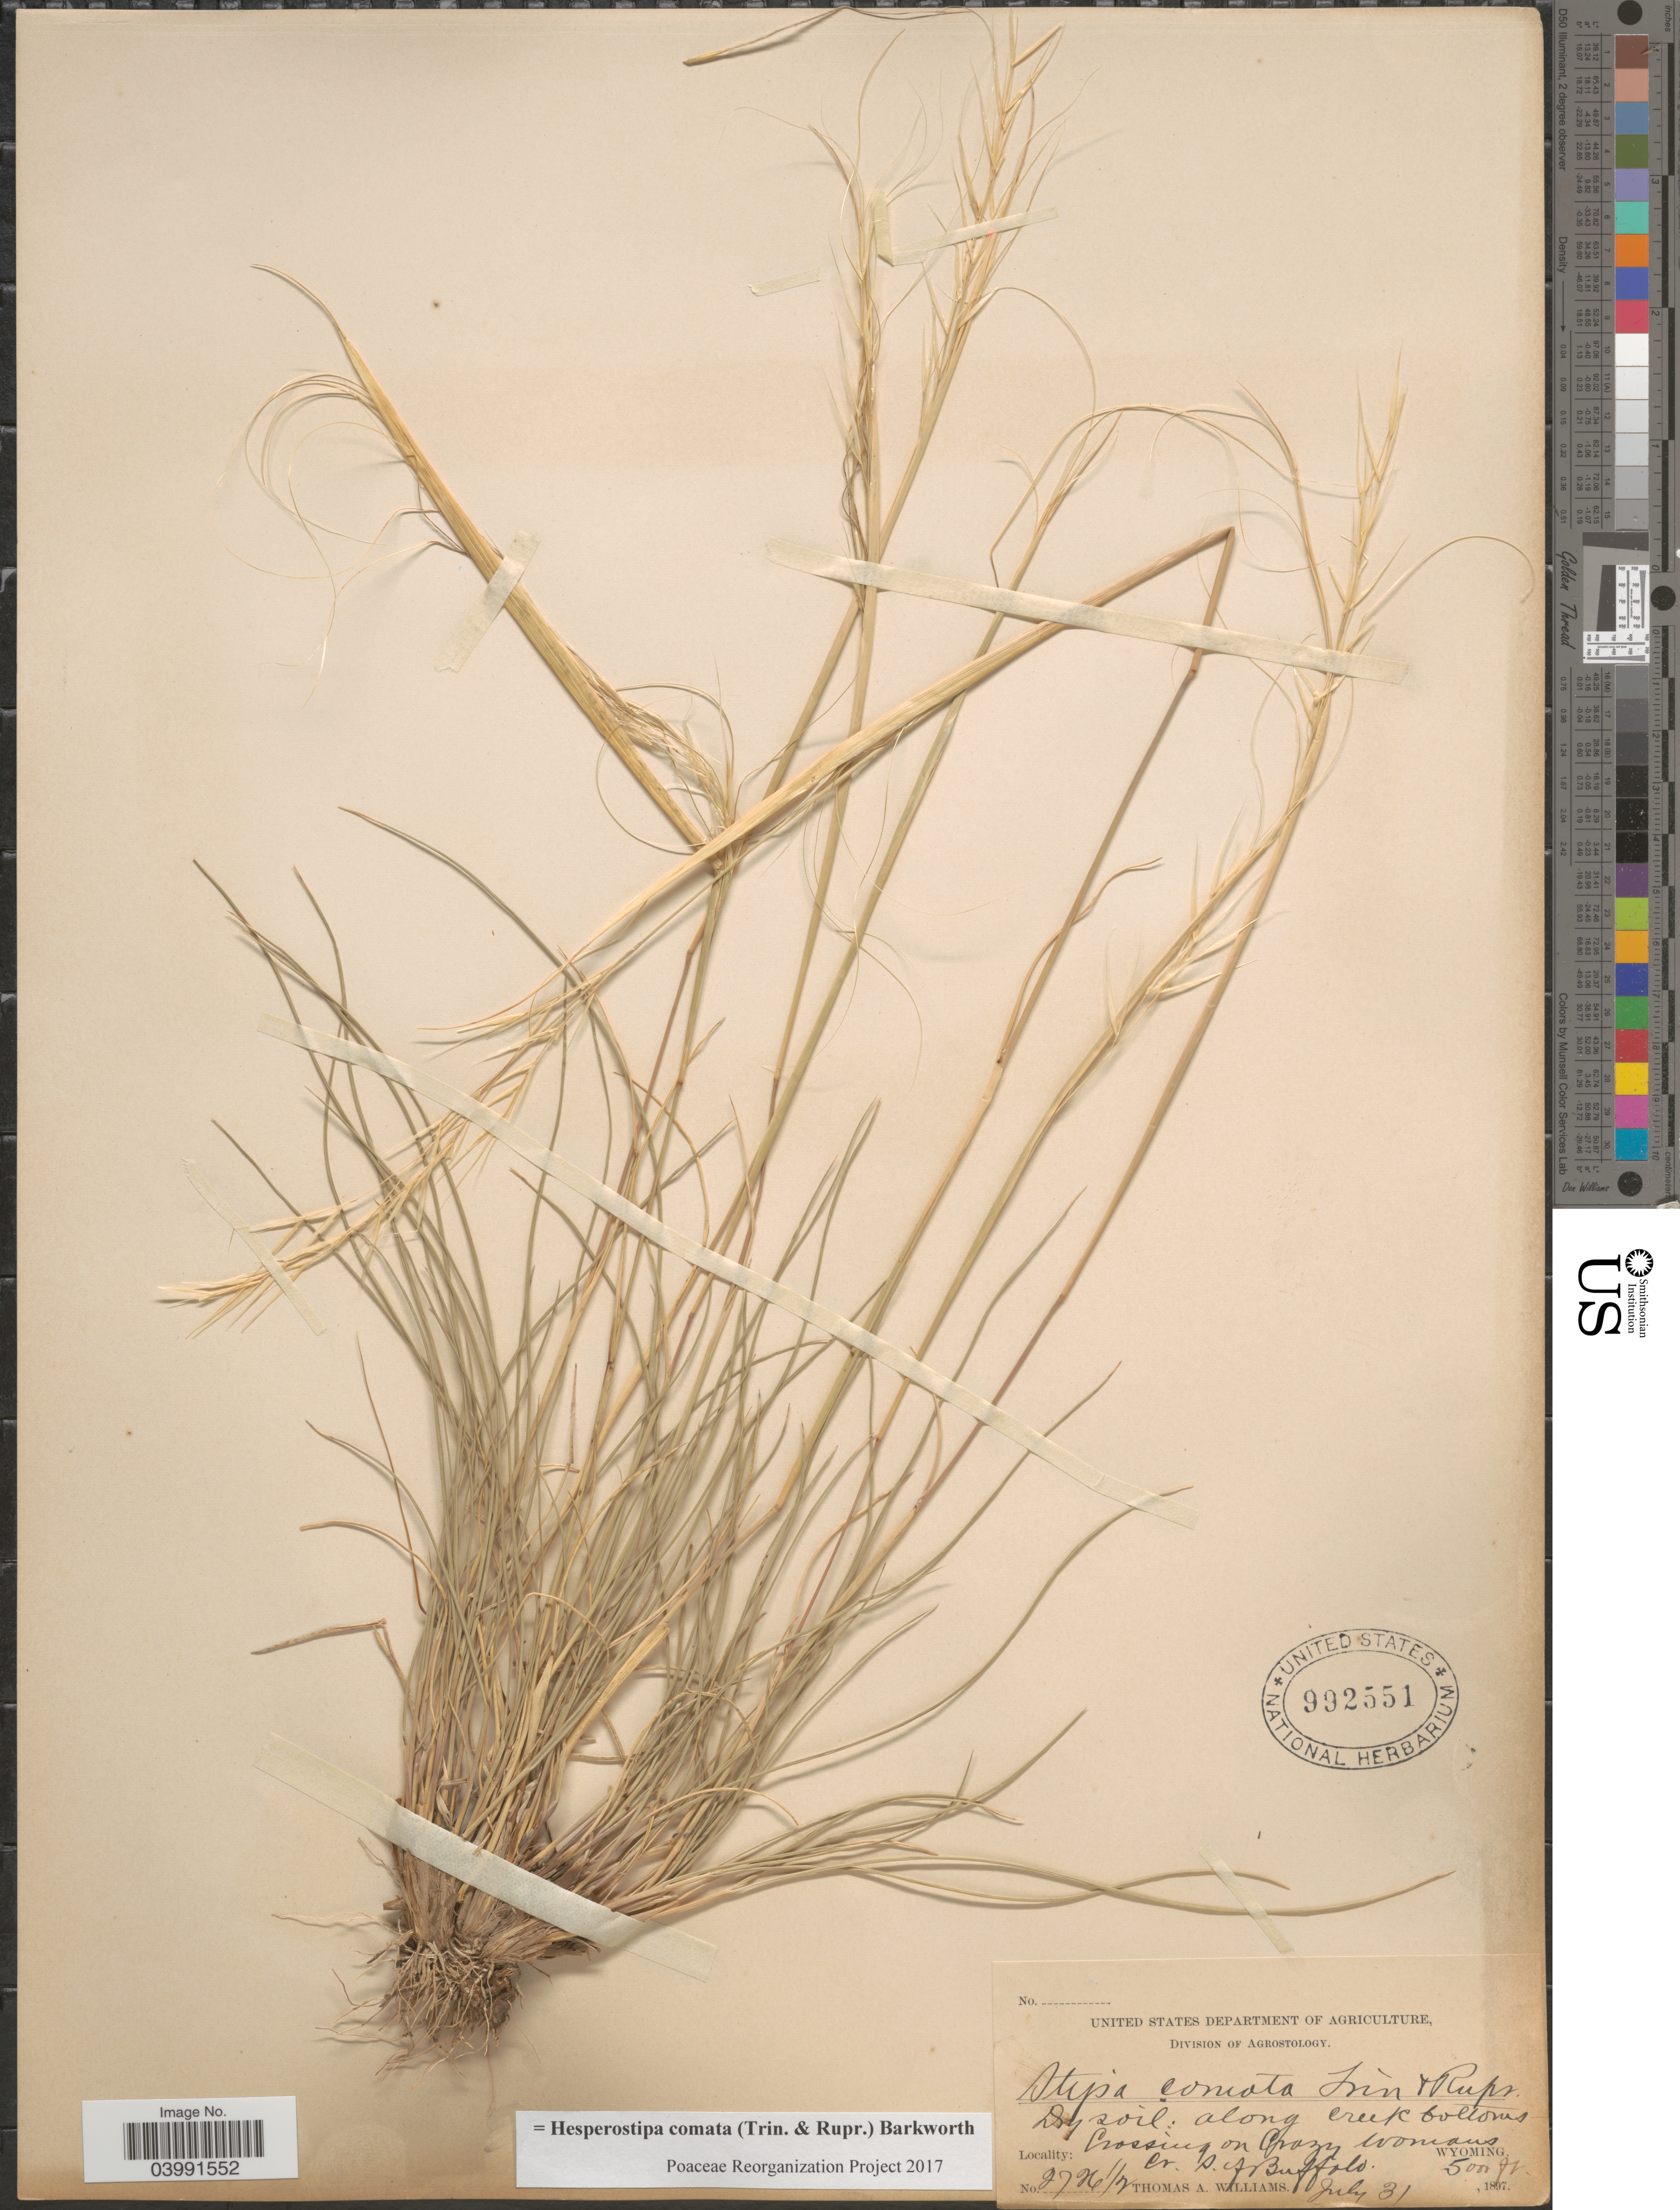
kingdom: Plantae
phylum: Tracheophyta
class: Liliopsida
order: Poales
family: Poaceae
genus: Hesperostipa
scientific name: Hesperostipa comata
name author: (Trin. & Rupr.) Barkworth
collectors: T. A. Williams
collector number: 2726½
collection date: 1897-07-31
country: United States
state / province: Wyoming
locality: Along creek bottoms. Crossing on Crazy Womans Cr. s. of Buffalo.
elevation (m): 1524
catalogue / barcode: US 992551